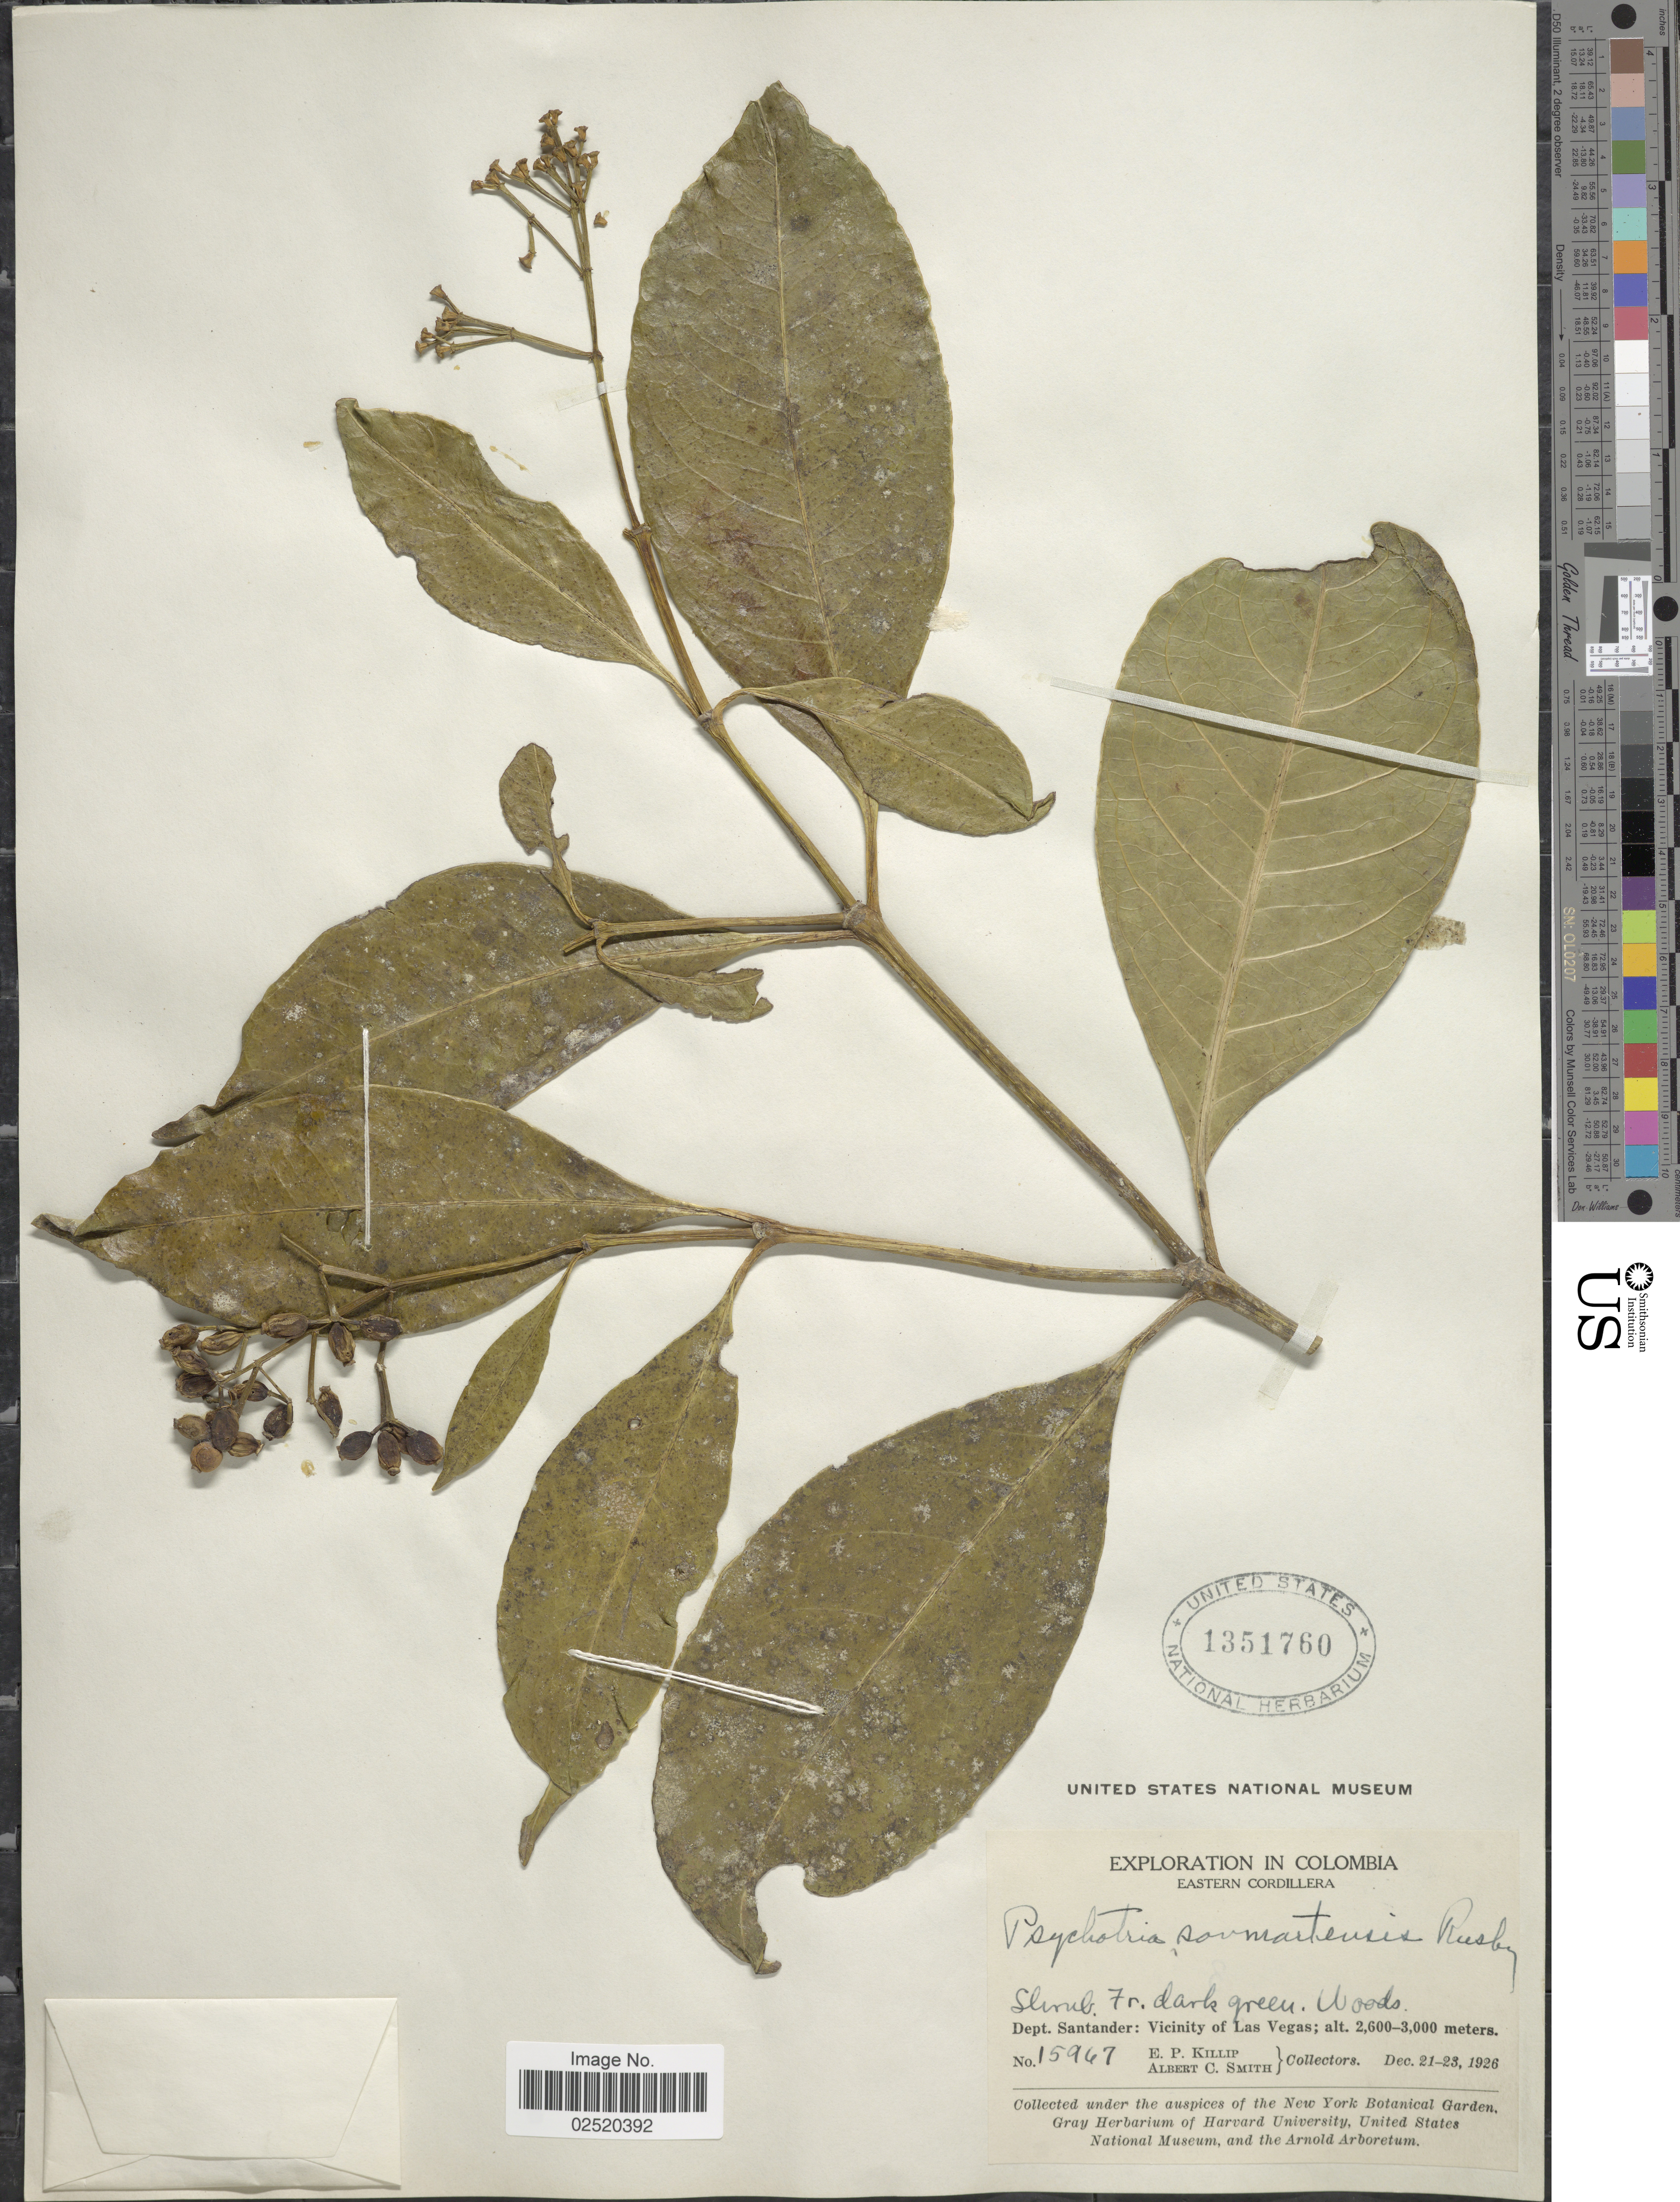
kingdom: Plantae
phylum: Tracheophyta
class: Magnoliopsida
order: Gentianales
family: Rubiaceae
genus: Psychotria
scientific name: Psychotria sanmartensis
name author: Rusby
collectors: E. P. Killip & A. C. Smith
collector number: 15967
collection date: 1926-12-21/1926-12-23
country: Colombia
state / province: Santander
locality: Eastern Cordillera. Vicinity of Las Vegas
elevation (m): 2600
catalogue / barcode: US 1351760